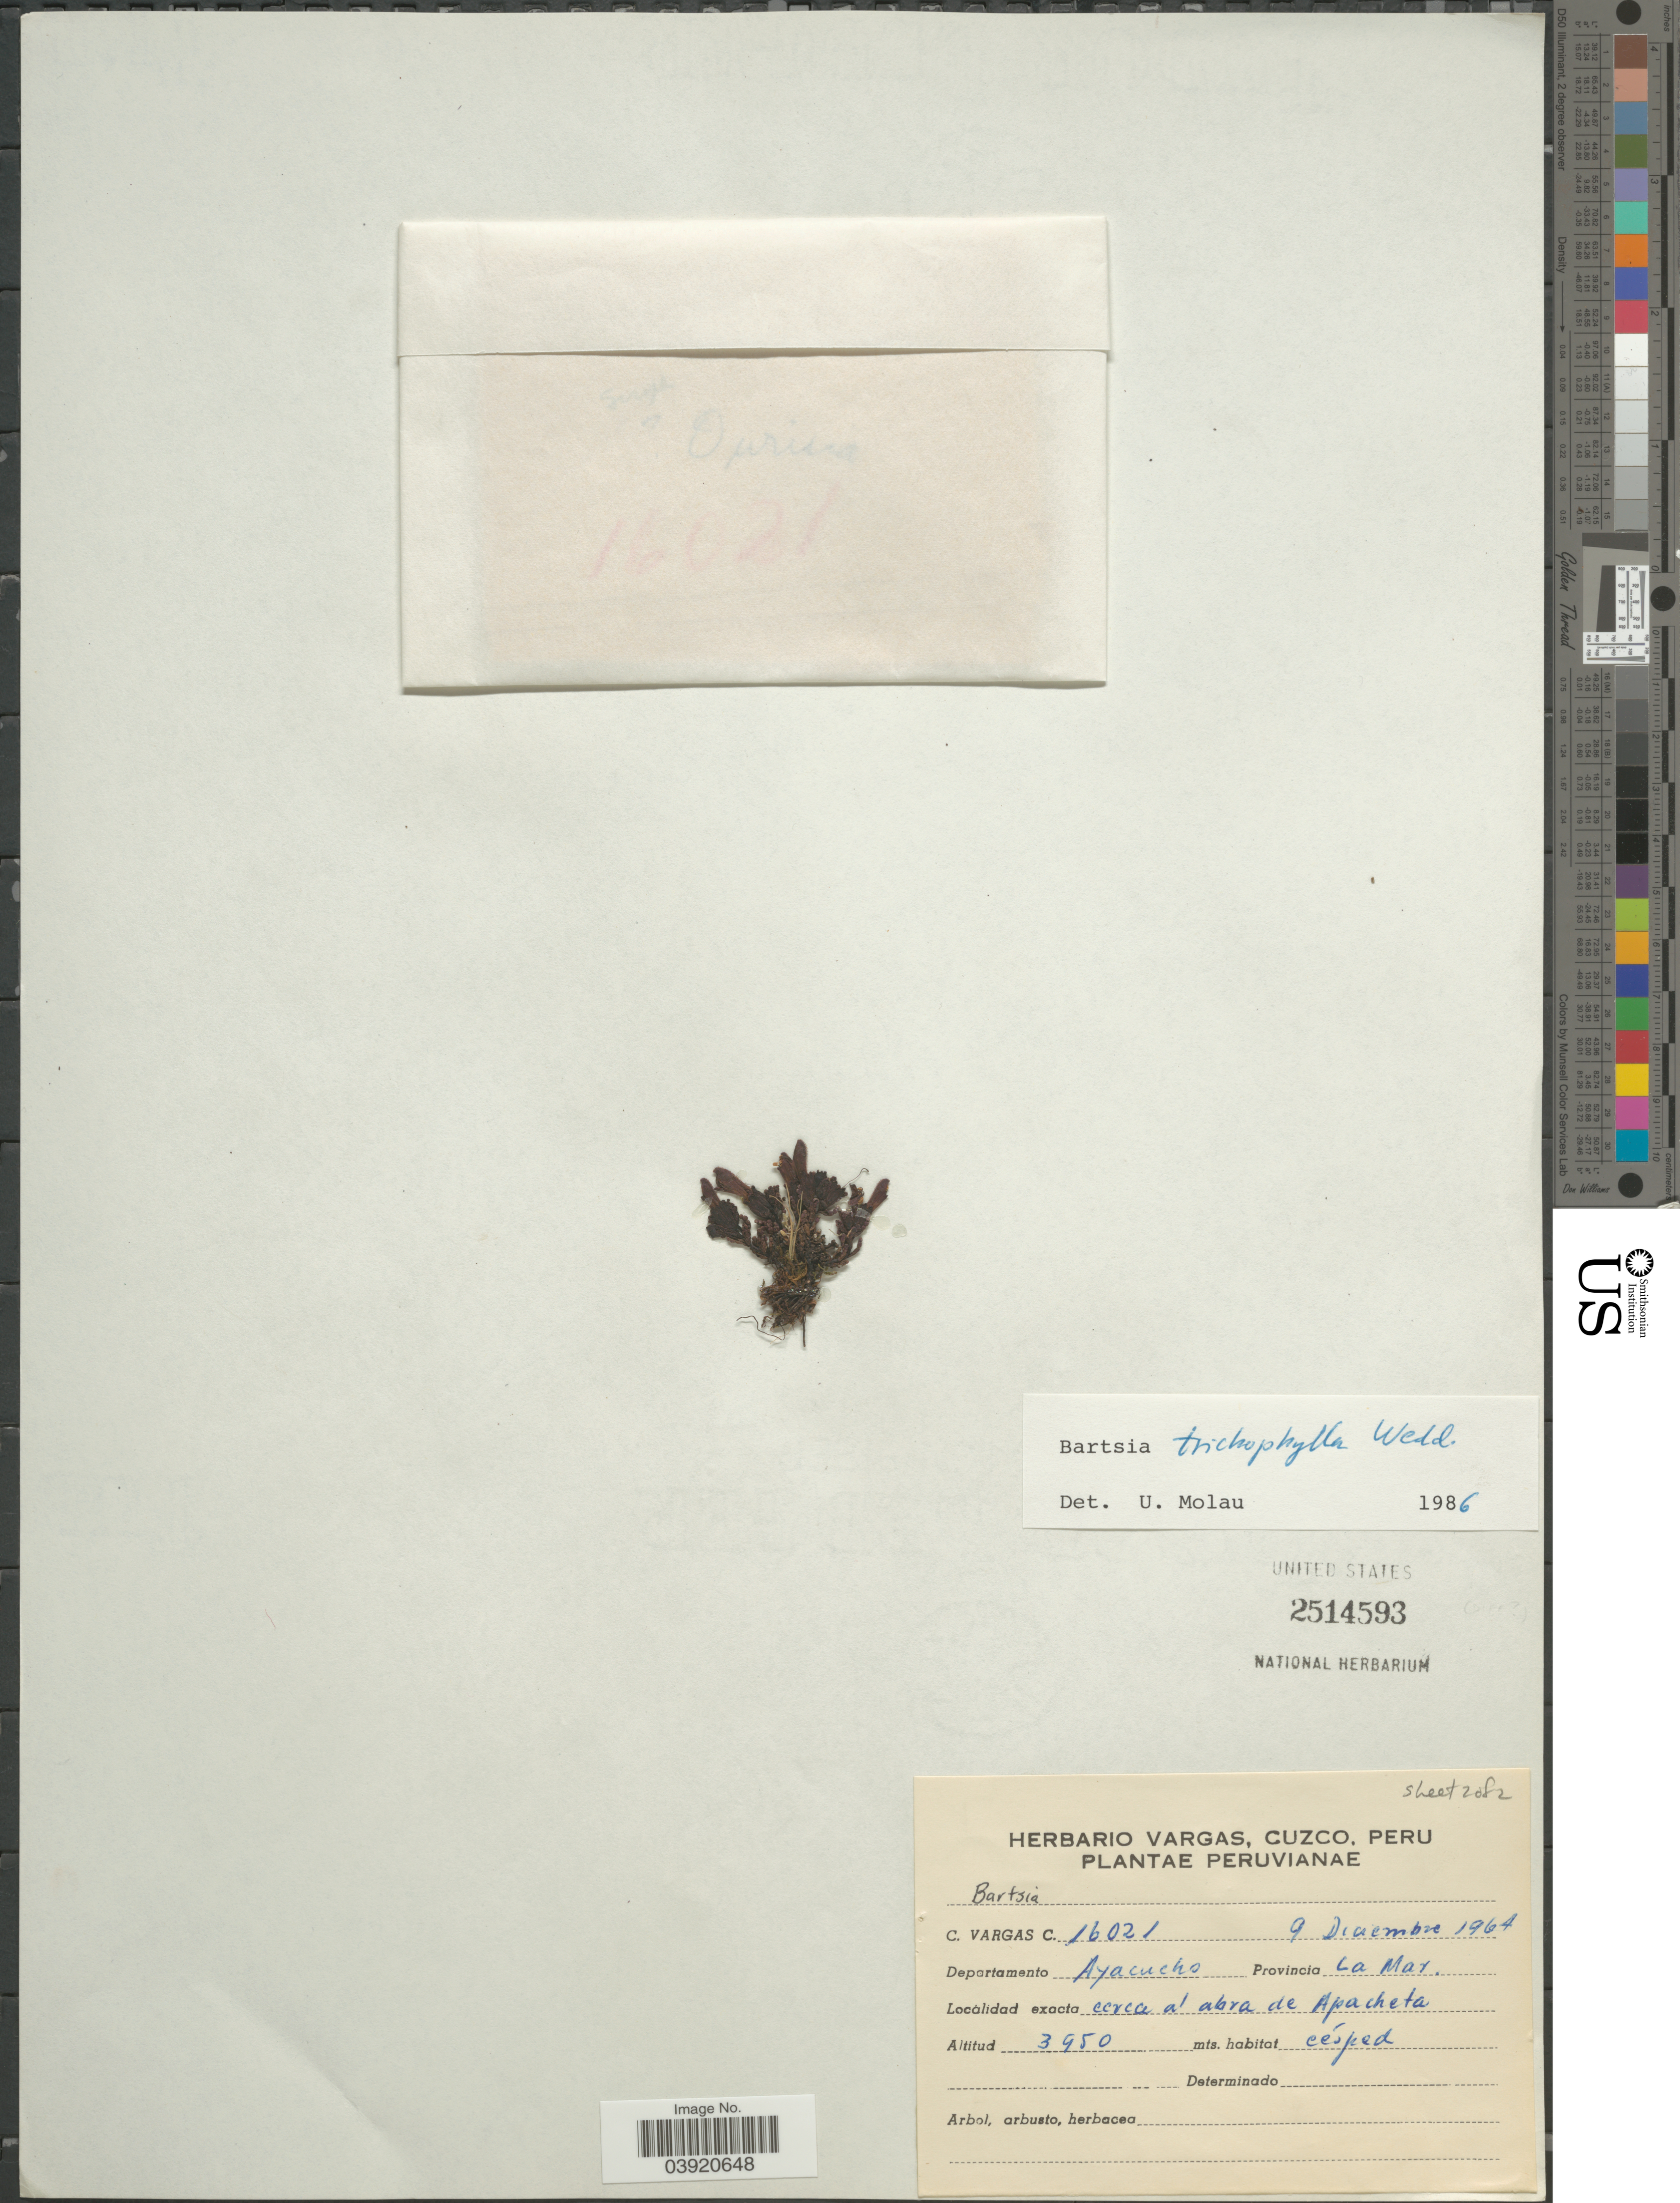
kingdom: Plantae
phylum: Tracheophyta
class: Magnoliopsida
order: Lamiales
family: Orobanchaceae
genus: Bartsia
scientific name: Bartsia trichophylla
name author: Wedd.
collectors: C. Vargas Calderón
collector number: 16021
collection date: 1964-12-09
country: Peru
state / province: Ayacucho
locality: Departamento Ayacucho. Provincia La Mar. Cerca al abra de Apacheta.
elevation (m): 3950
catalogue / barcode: US 2514593